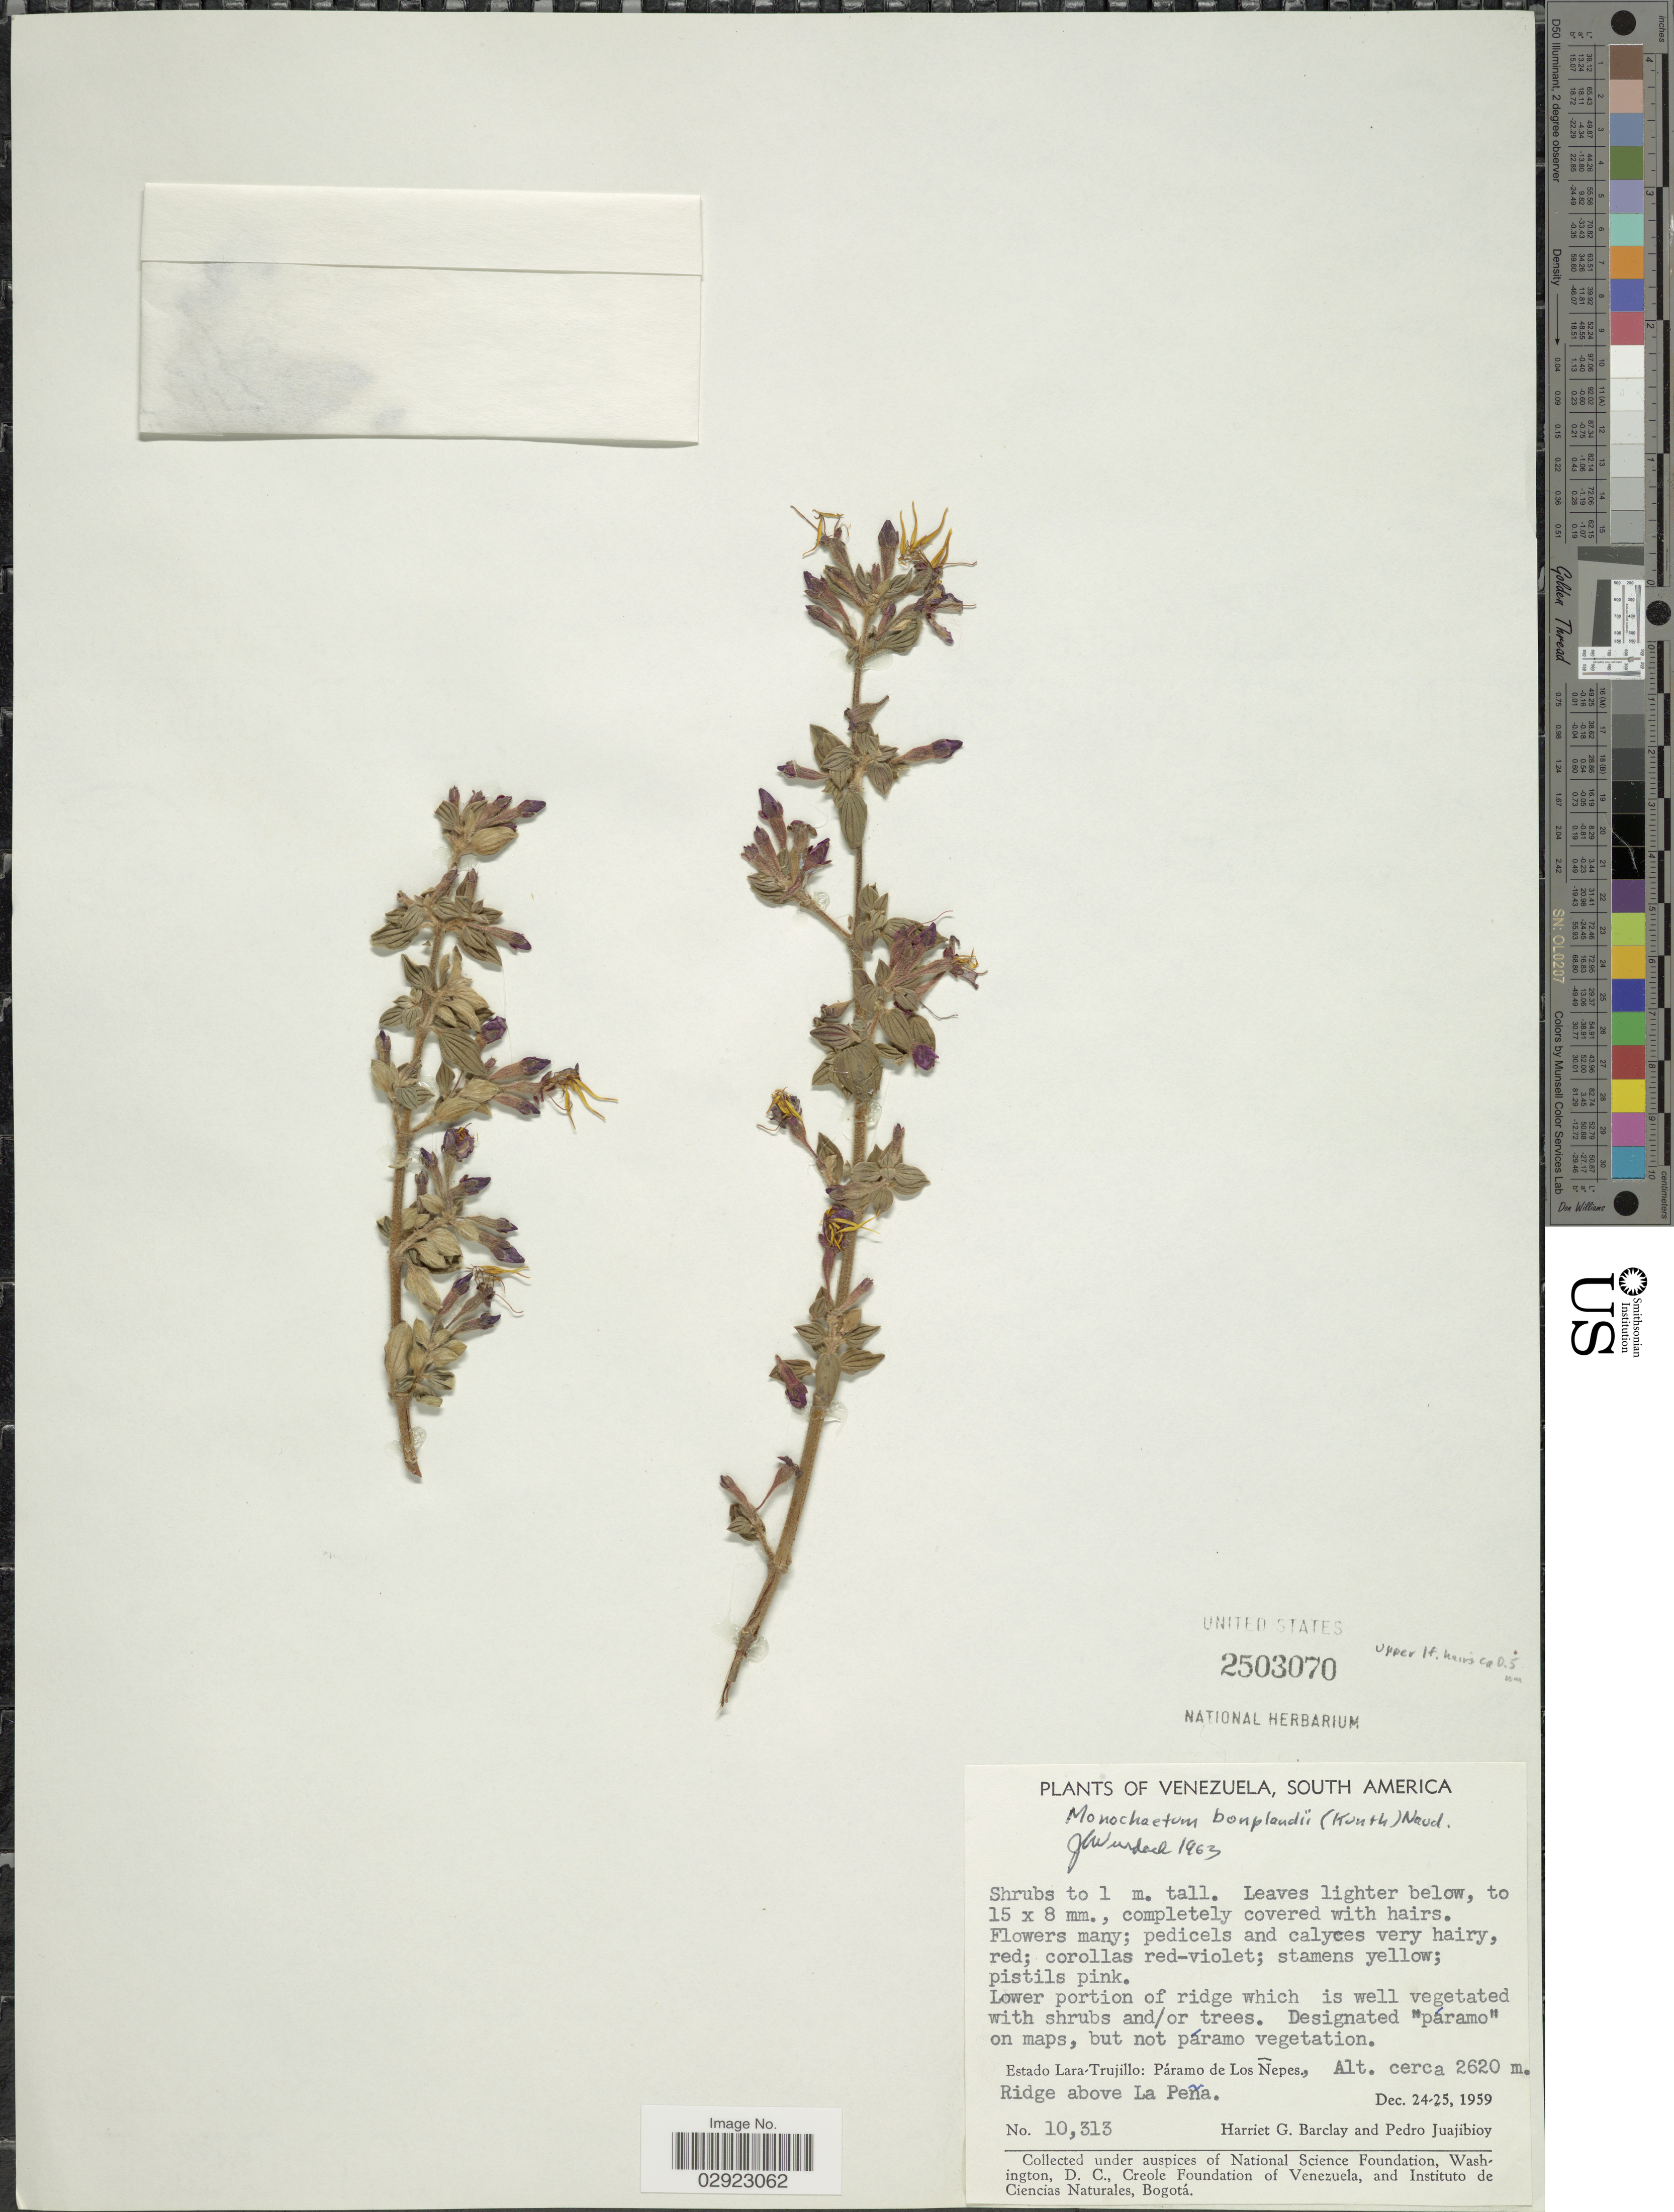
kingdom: Plantae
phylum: Tracheophyta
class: Magnoliopsida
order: Myrtales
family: Melastomataceae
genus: Monochaetum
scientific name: Monochaetum bonplandii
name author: (Kunth) Naudin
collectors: H. G. Barclay & P. Juajibioy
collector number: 10313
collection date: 1959-12-24/1959-12-25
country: Venezuela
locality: Estado Lara-Trujillo: Páramo de Los Ñepes, Ridge above La Peña.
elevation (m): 2620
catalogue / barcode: US 2503070